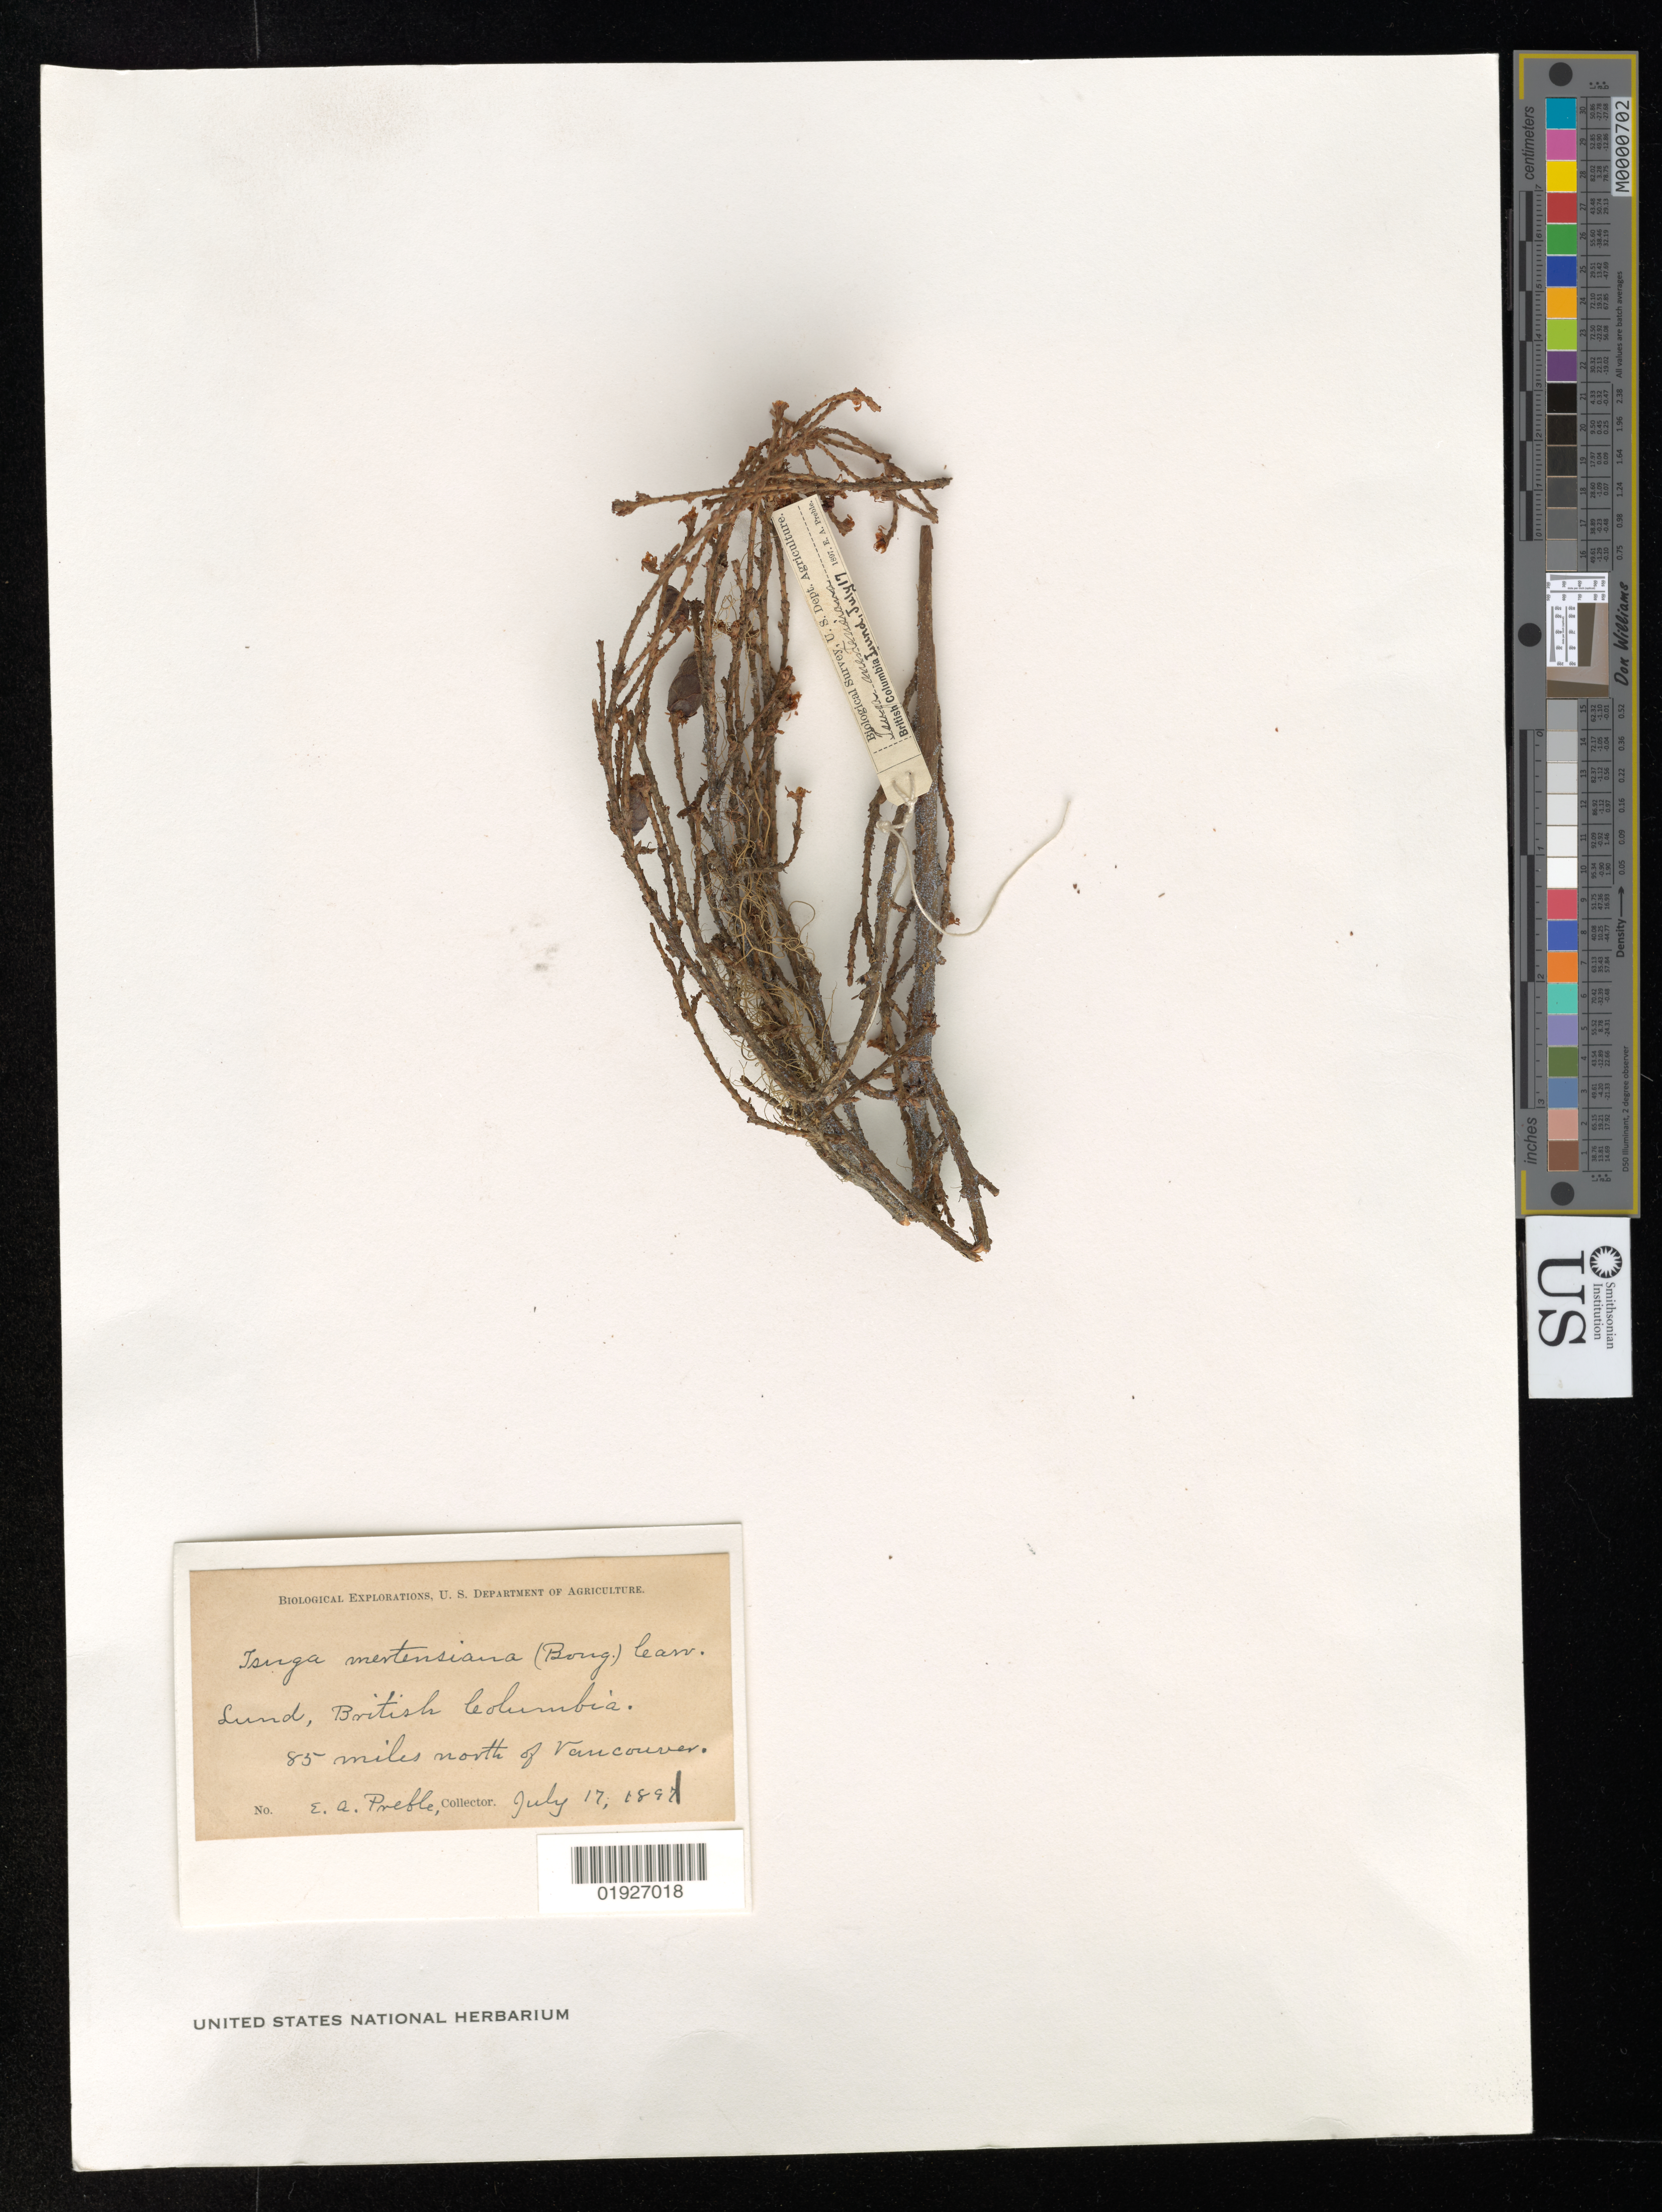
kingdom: Plantae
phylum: Tracheophyta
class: Pinopsida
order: Pinales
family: Pinaceae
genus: Tsuga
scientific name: Tsuga caroliniana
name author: Engelm.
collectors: E. Preble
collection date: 1897-07-17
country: Canada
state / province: British Columbia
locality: Lund, 85 miles north of Vancouver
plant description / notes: The identification on the specimen tag is Tsuga mertensiana, but it is in a box labeled as Tsuga caroliniana and Tsuga heterophylla. It is not clear what the official identification is.